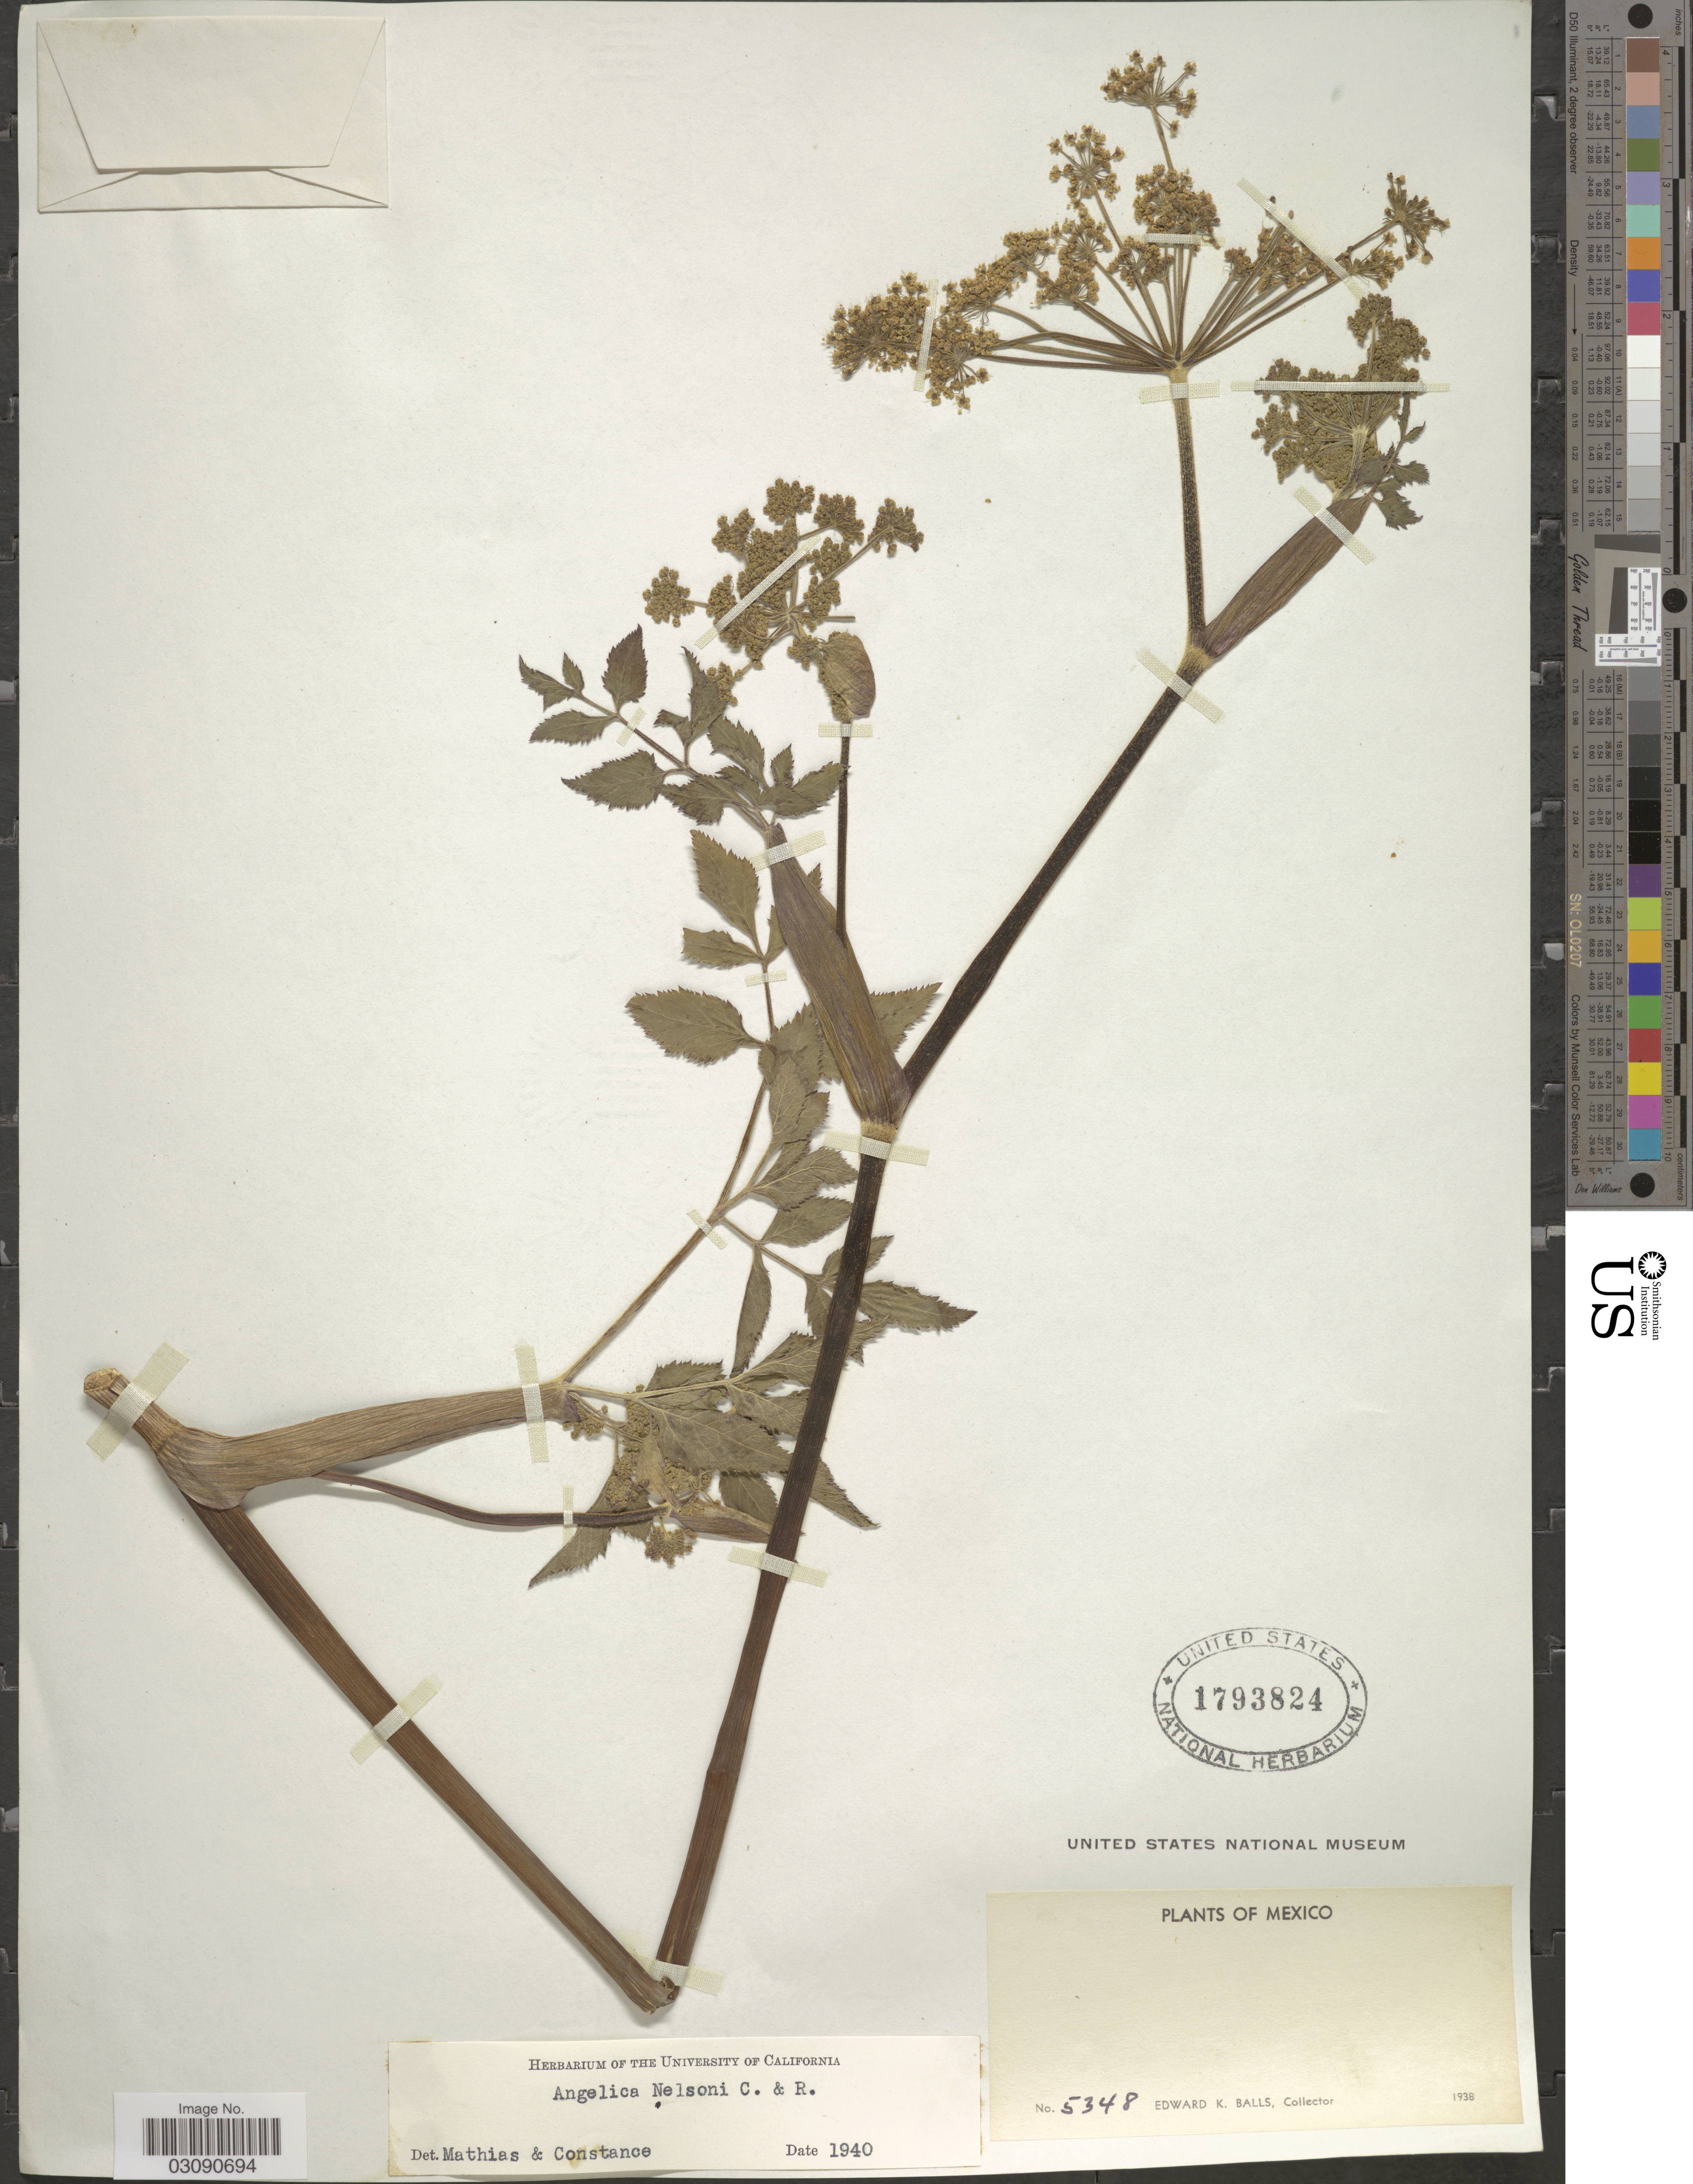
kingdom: Plantae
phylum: Tracheophyta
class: Magnoliopsida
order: Apiales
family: Apiaceae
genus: Angelica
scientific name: Angelica nelsonii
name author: J.M. Coult. & Rose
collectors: E. K. Balls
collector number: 5348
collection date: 1938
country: Mexico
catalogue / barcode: US 1793824